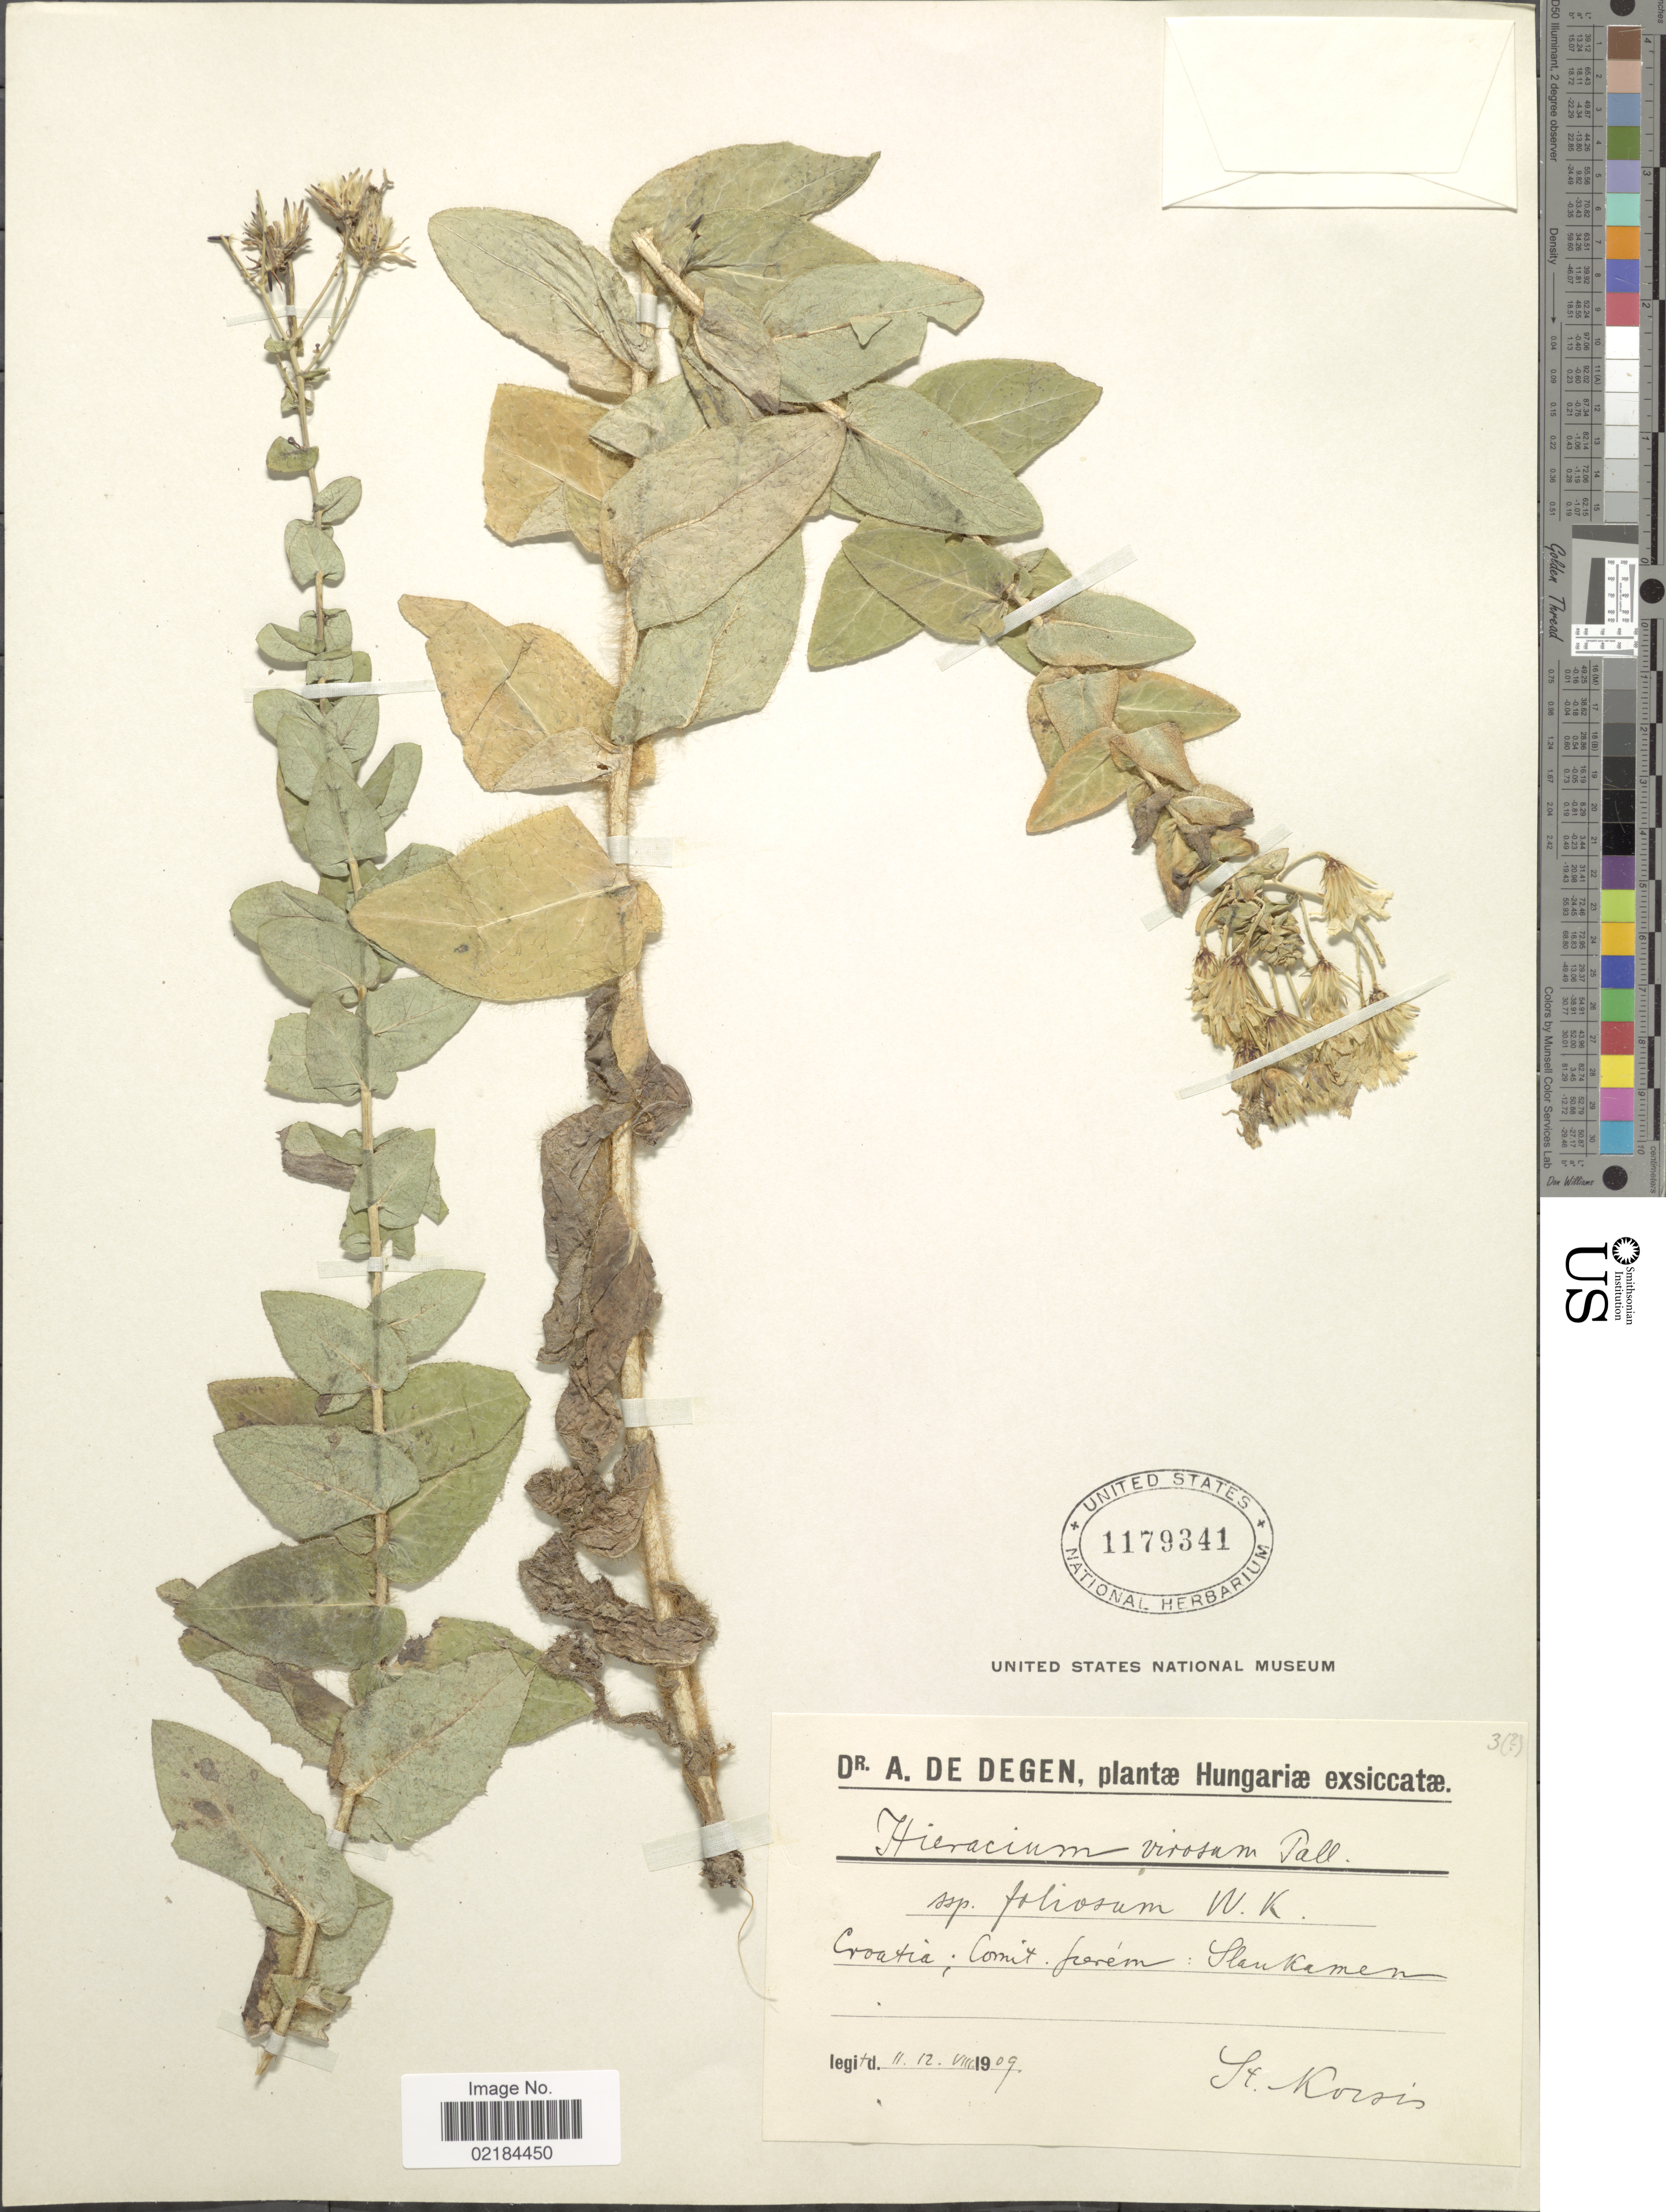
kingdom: Plantae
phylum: Tracheophyta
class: Magnoliopsida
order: Asterales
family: Asteraceae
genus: Hieracium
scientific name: Hieracium virosum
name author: Pall.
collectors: A. von Degen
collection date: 1909-08-11/1909-08-12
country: Croatia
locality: Comit, Forem: Slankemen [interpreted]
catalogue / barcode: US 1179341